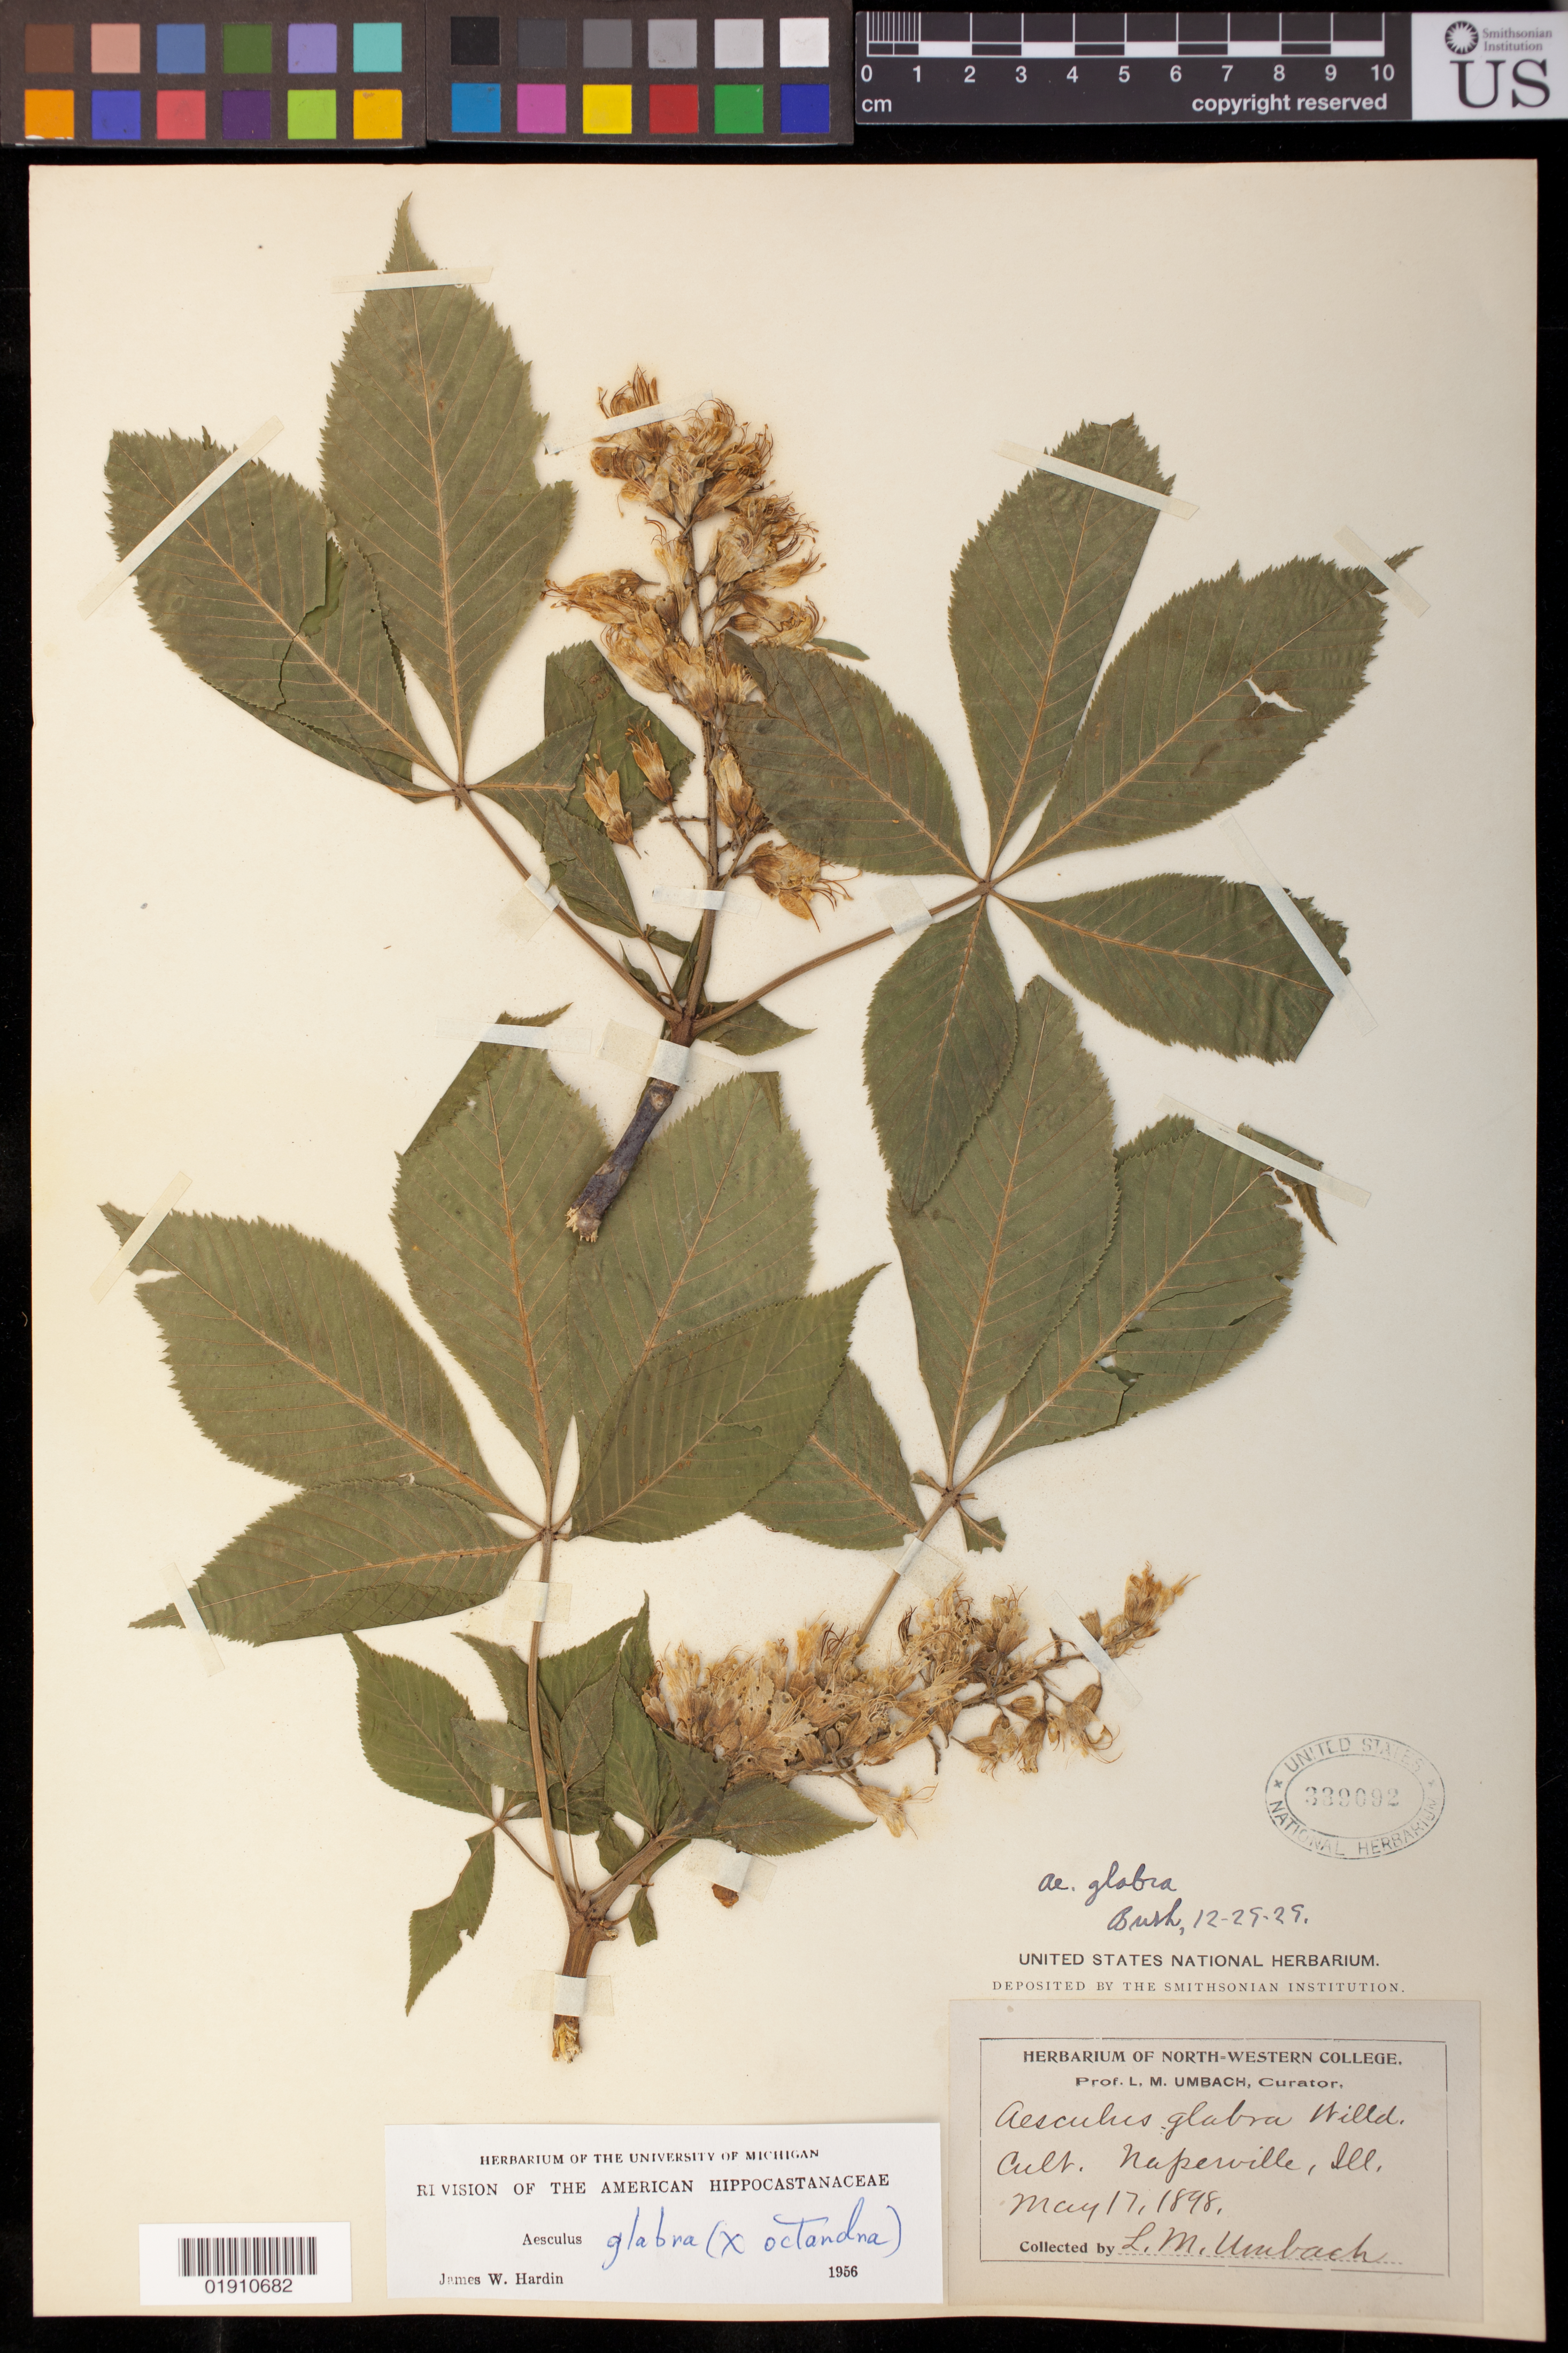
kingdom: Plantae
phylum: Tracheophyta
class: Magnoliopsida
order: Sapindales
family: Sapindaceae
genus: Aesculus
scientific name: Aesculus glabra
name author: Willd.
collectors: L. M. Umbach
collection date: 1898-05-17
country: United States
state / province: Illinois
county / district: DuPage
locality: Naperville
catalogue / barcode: US 339092